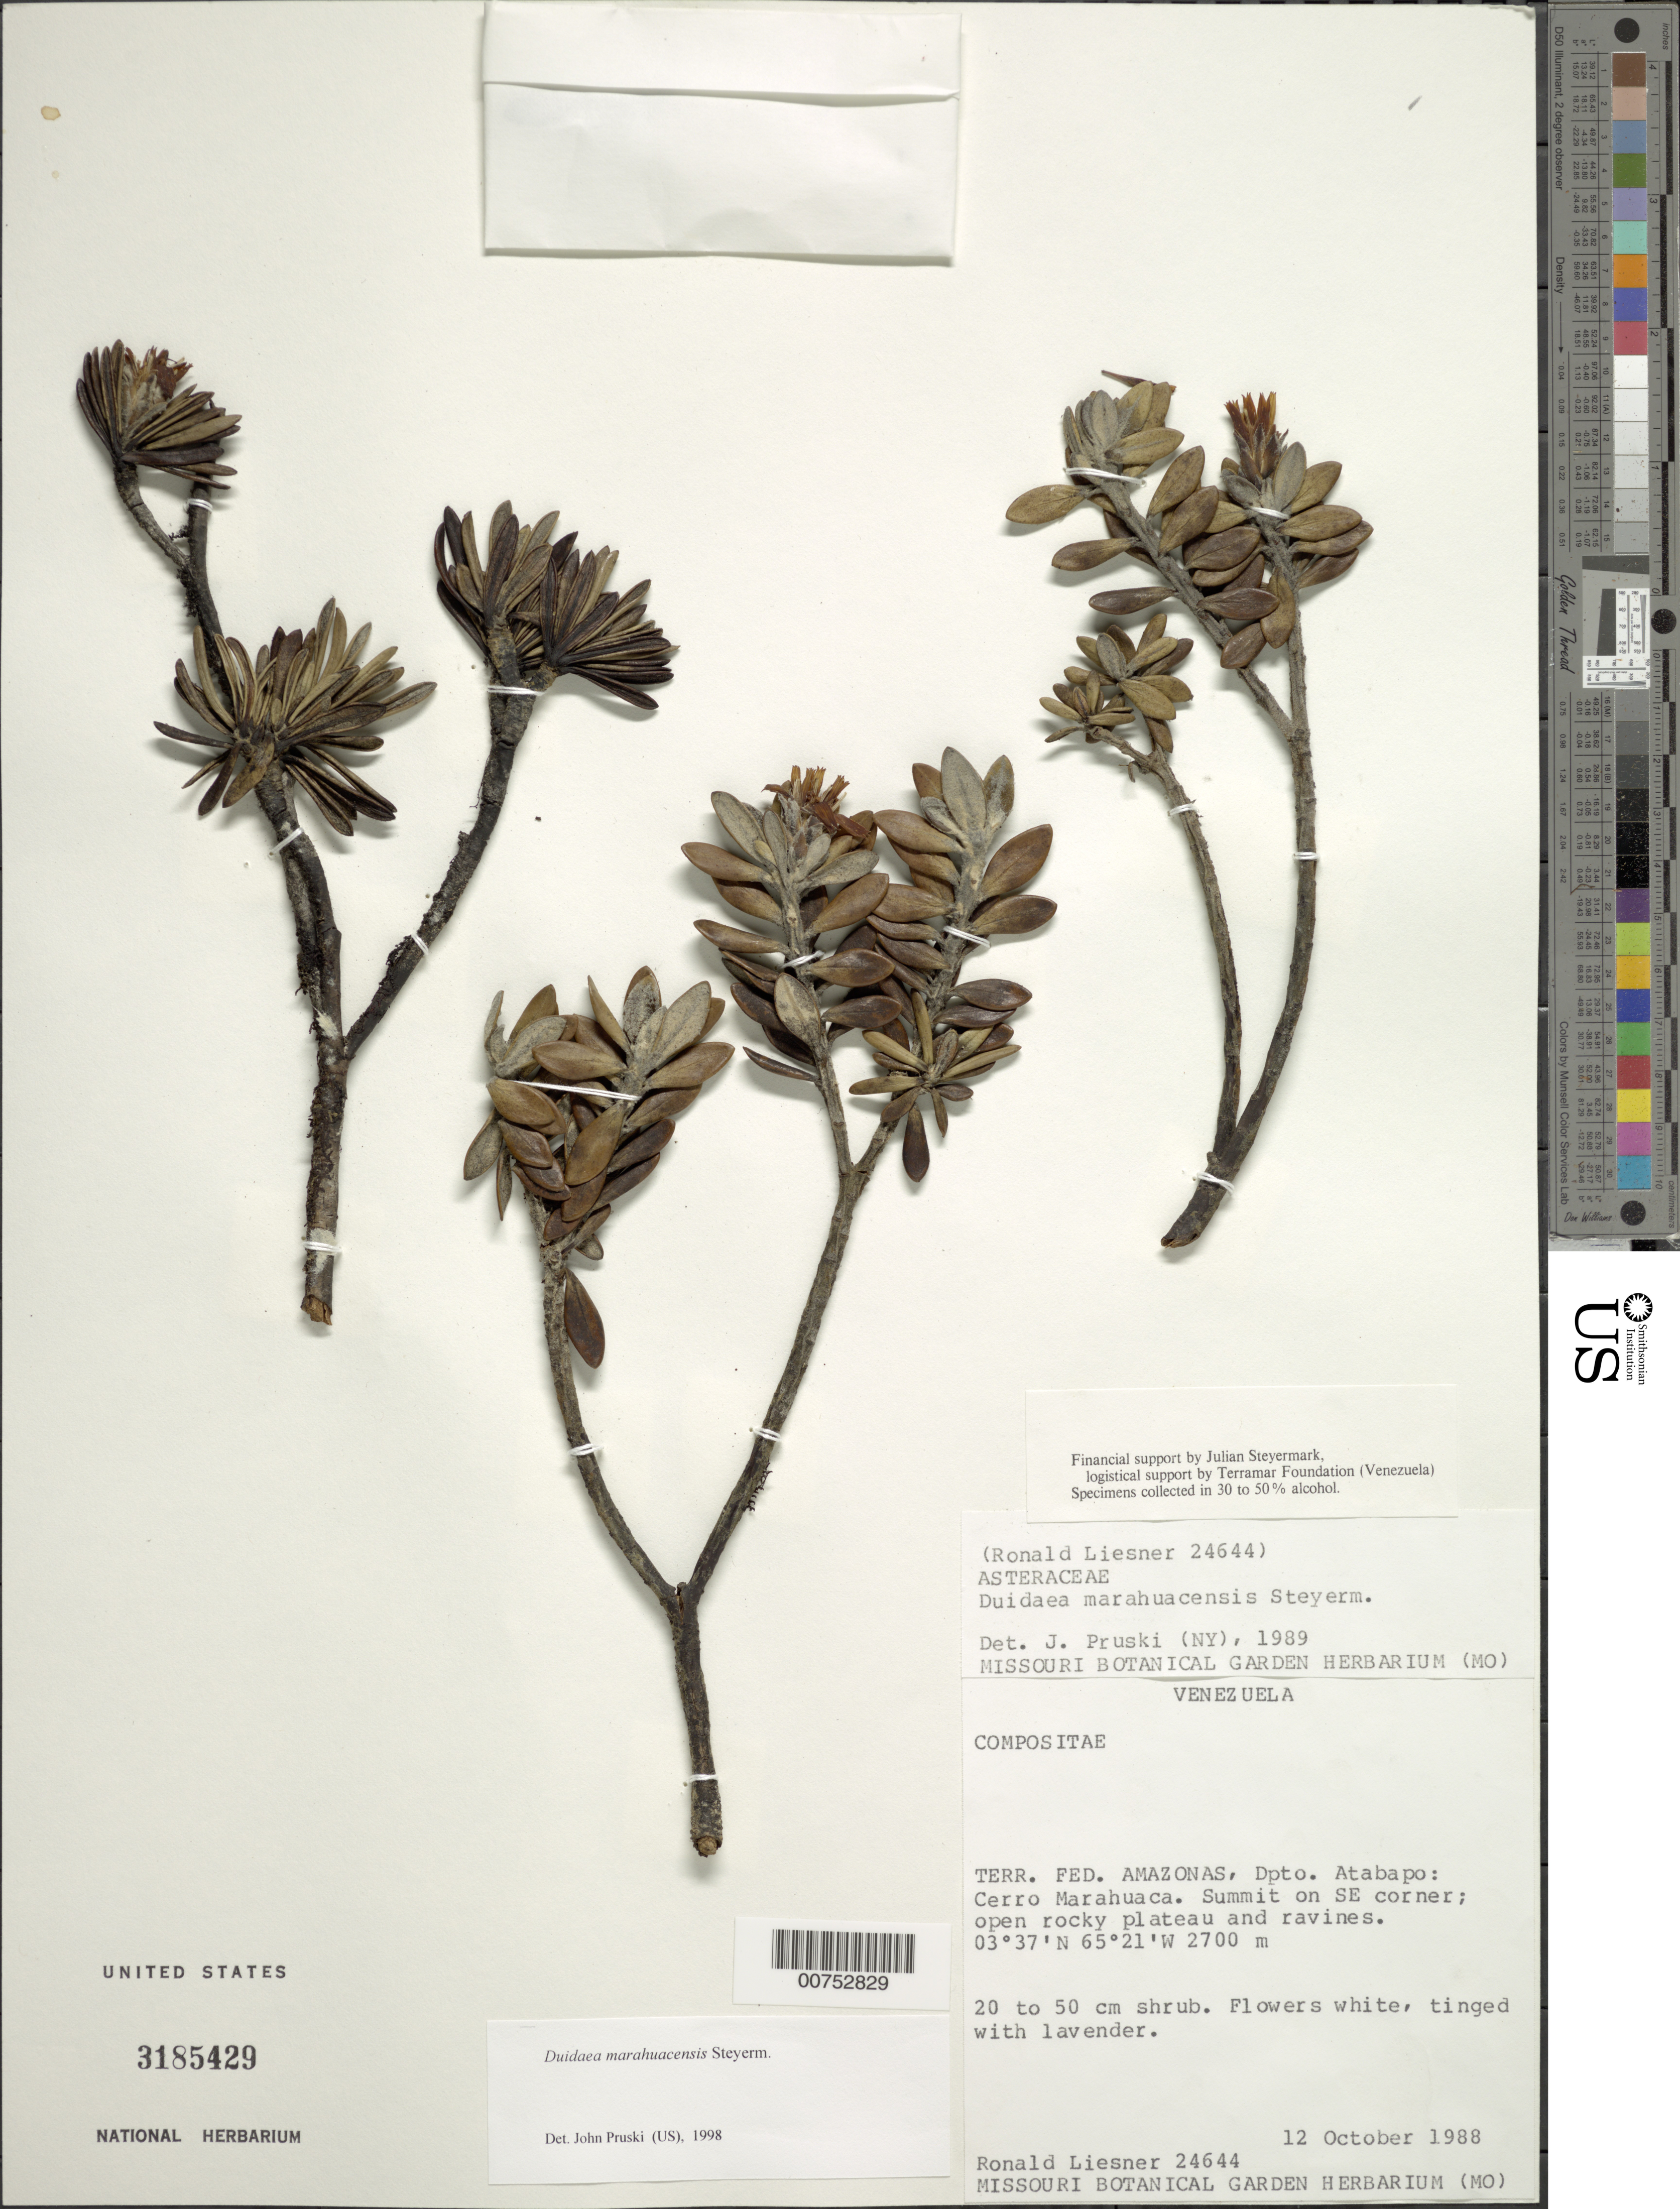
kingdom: Plantae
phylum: Tracheophyta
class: Magnoliopsida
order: Asterales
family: Asteraceae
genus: Duidaea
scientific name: Duidaea marahuacensis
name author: Steyerm.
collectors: R. L. Liesner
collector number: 24644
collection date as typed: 12-Oct-88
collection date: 1988-10-12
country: Venezuela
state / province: Amazonas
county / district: Atabapo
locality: Cerro Marahuaca, summit on SE corner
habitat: Open rocky plateau and ravines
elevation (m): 2700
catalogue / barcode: US 3185429